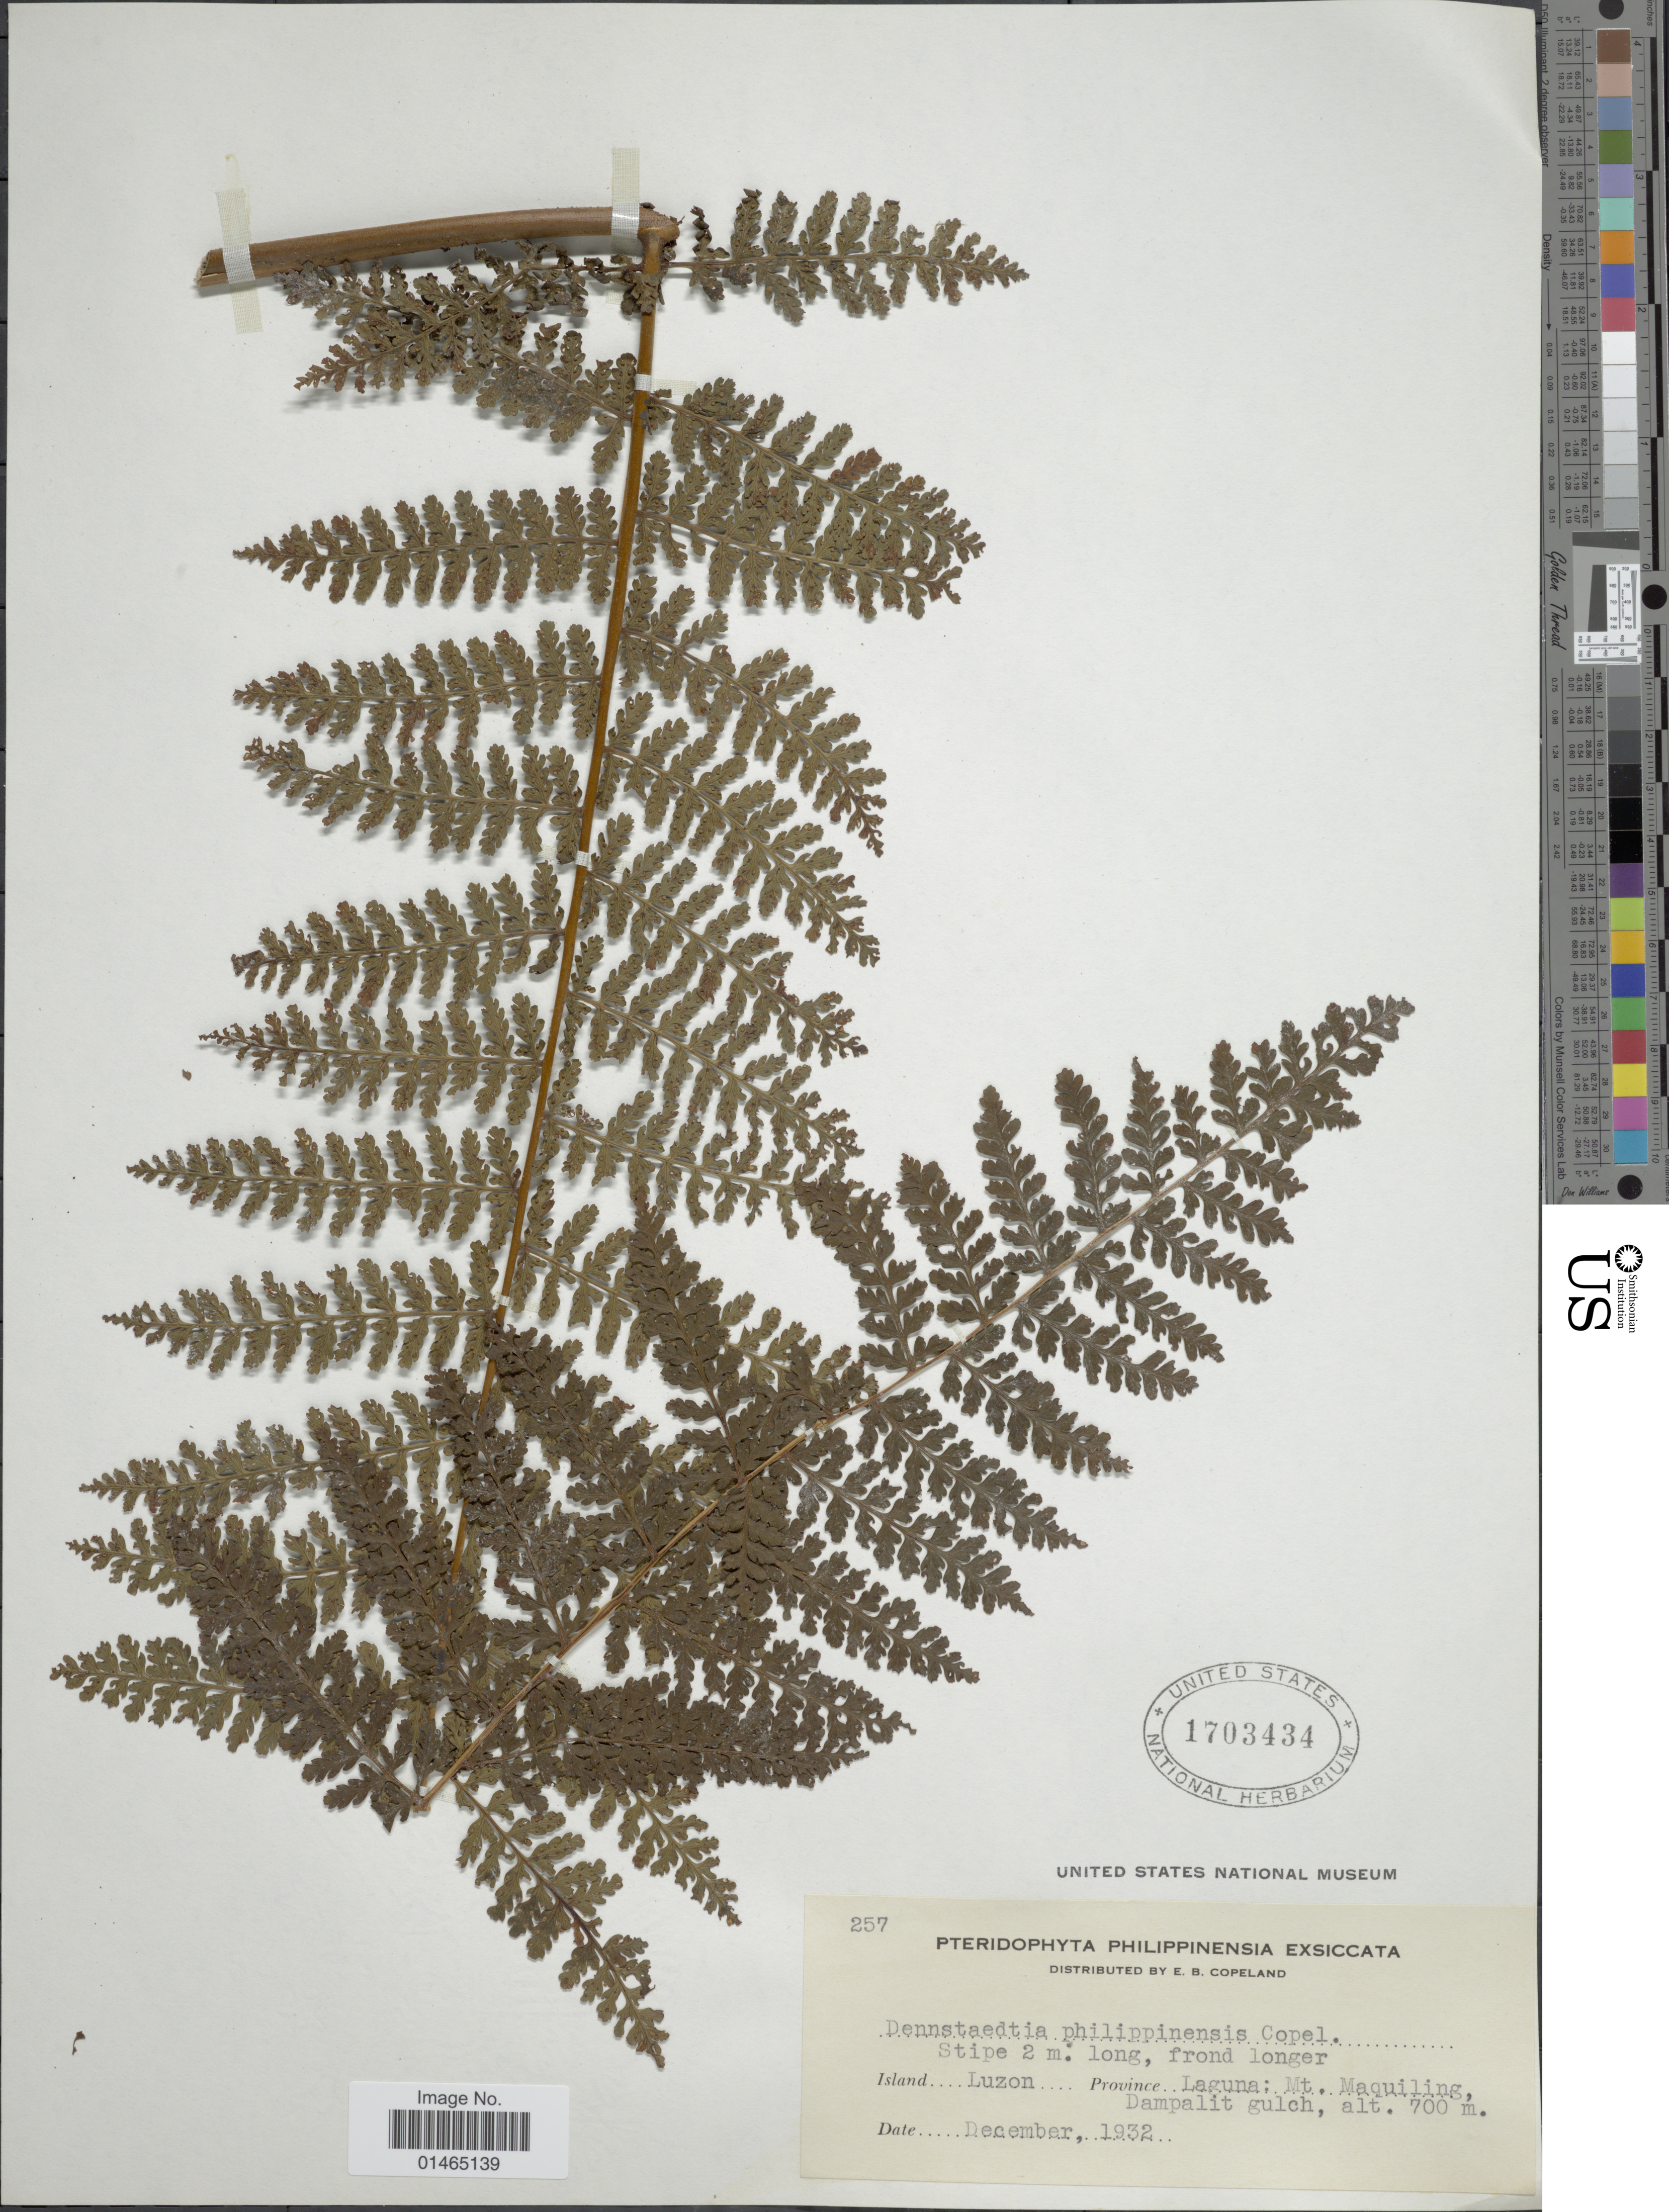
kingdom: Plantae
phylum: Tracheophyta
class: Polypodiopsida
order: Polypodiales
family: Dennstaedtiaceae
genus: Dennstaedtia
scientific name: Dennstaedtia philippensis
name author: Copel. in Elmer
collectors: E. B. Copeland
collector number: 257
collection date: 1932-12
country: Philippines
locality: Island Luzon. Province Laguna: Mt. Maquiling, Dampalit gulch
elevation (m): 700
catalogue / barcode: US 1703434